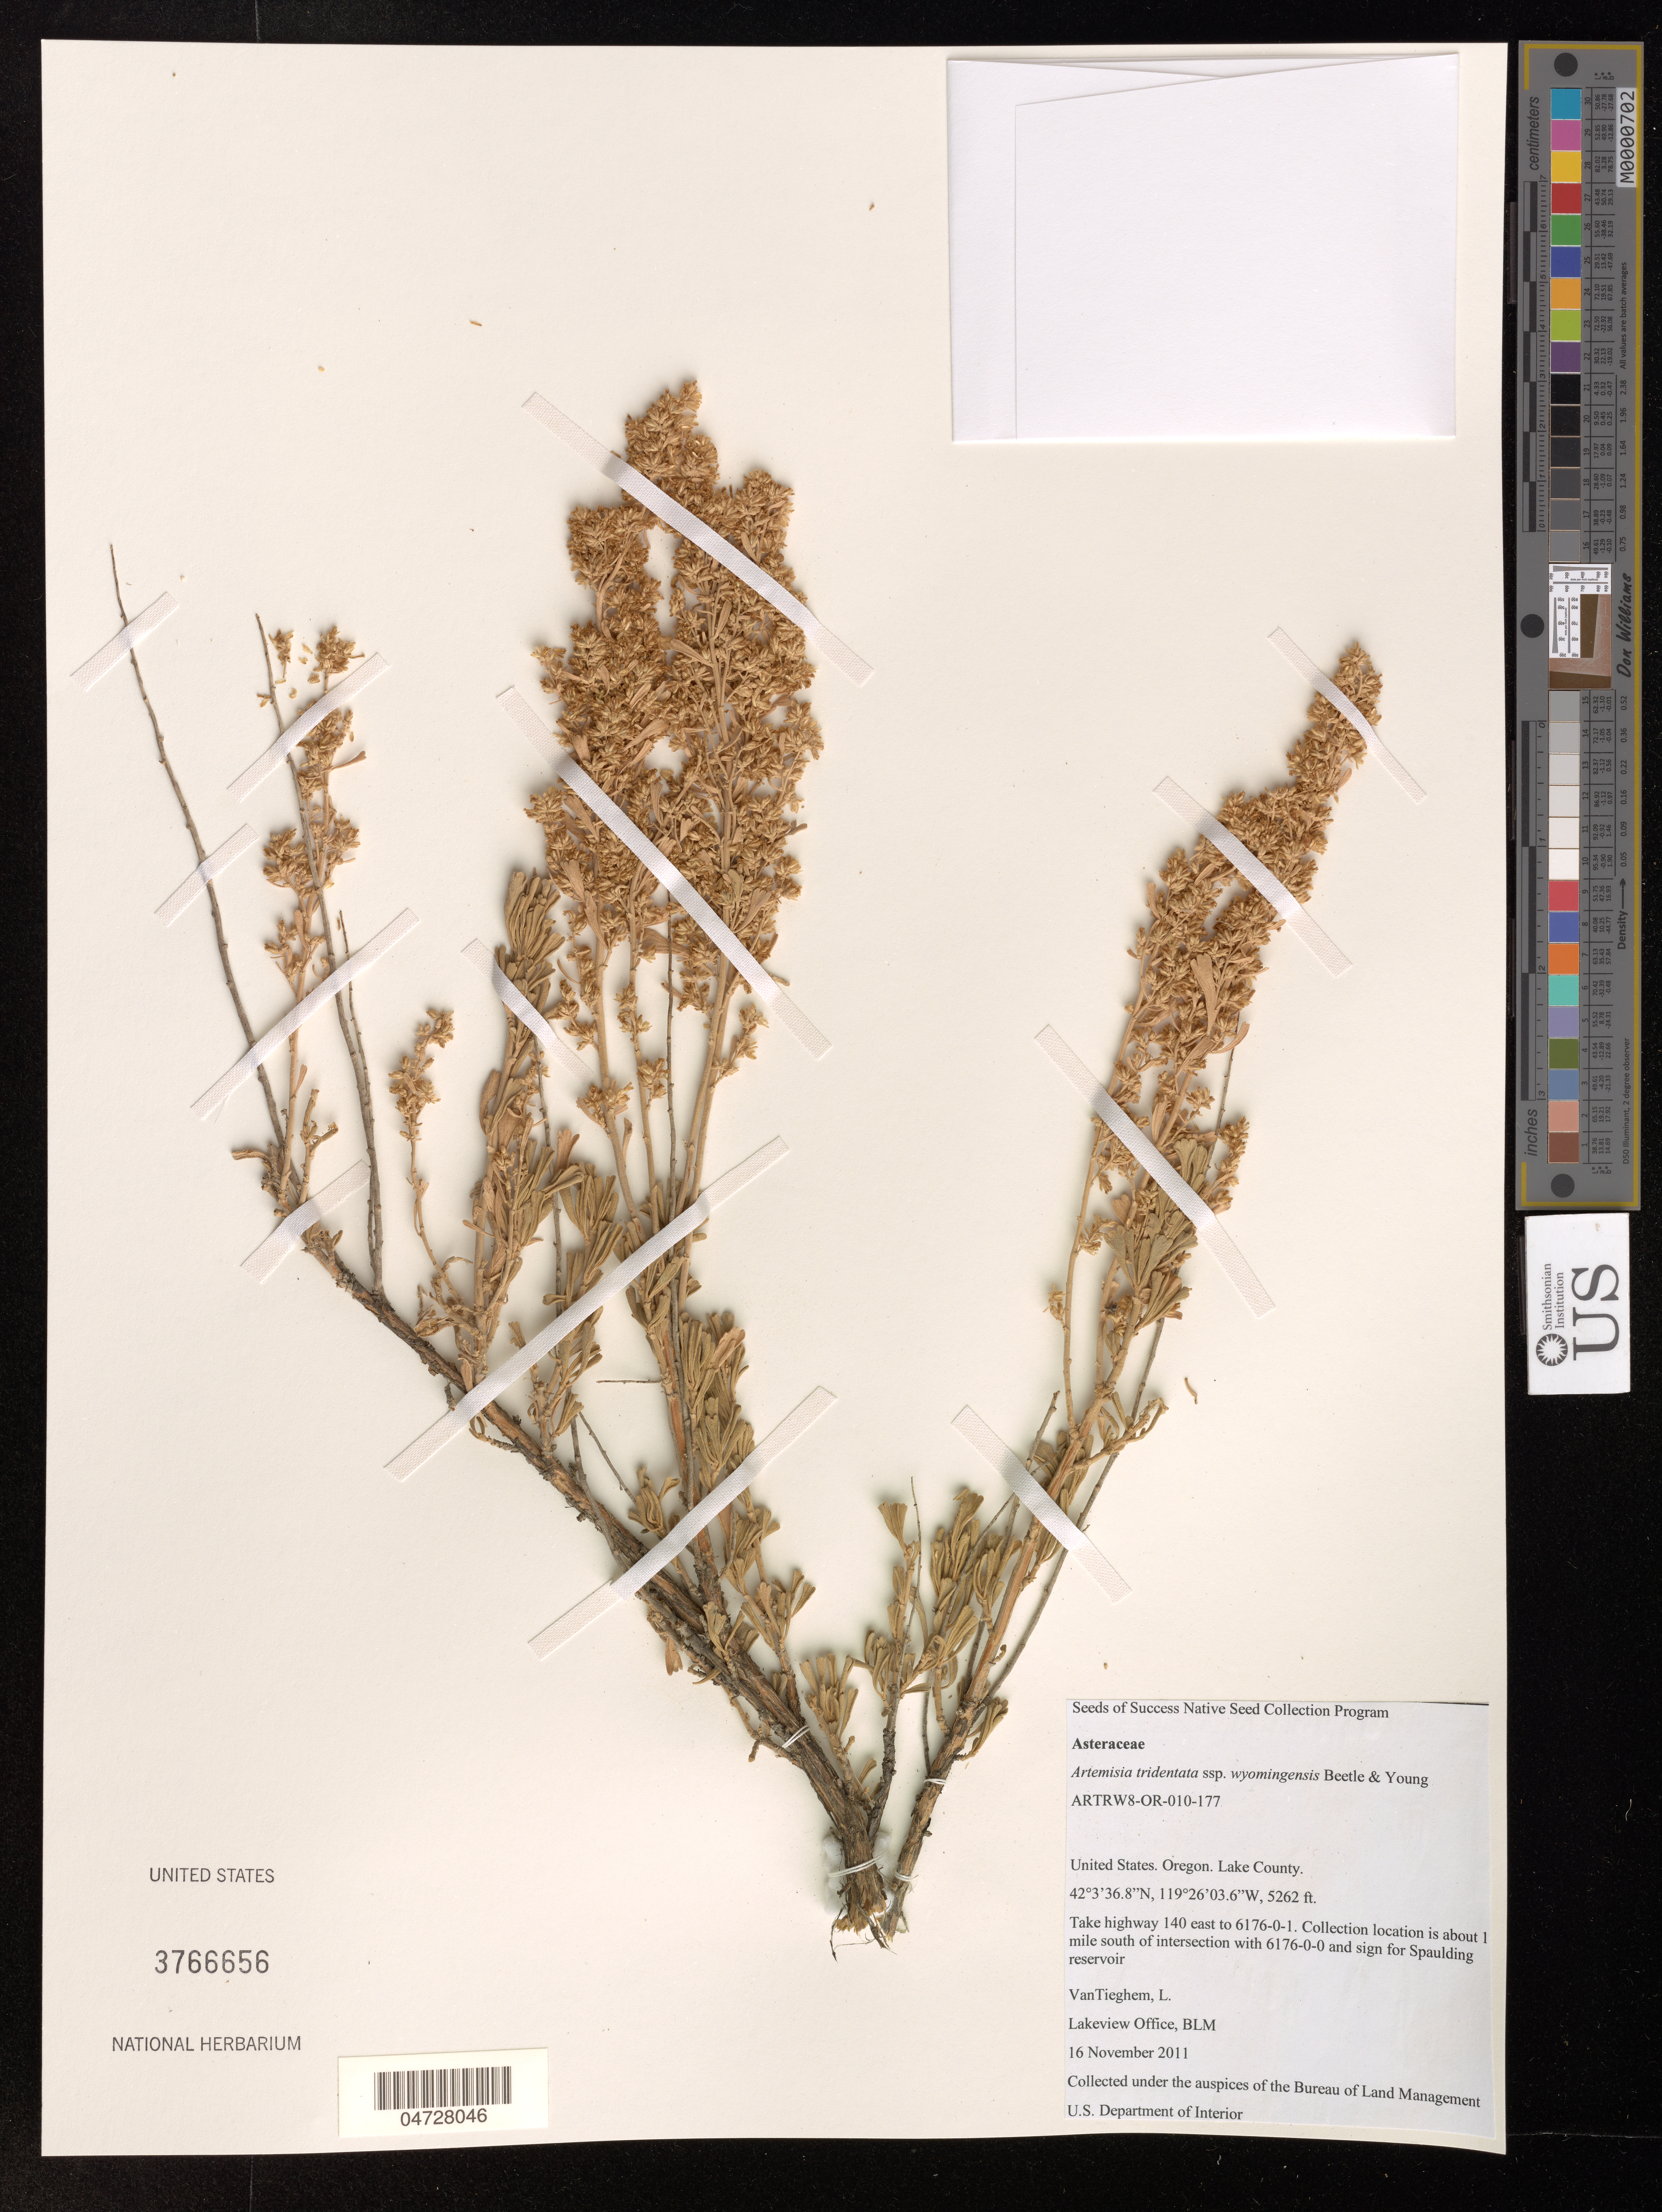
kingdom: Plantae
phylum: Tracheophyta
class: Magnoliopsida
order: Asterales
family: Asteraceae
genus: Artemisia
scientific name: Artemisia tridentata subsp. wyomingensis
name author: (Beetle & A.L. Young) S.L. Welsh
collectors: L. VanTieghem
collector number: ARTRW8-OR-010-177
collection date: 2011-11-16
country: United States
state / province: Oregon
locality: Lake County. about 1 mile south of intersection.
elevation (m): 1604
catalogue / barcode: US 3766656